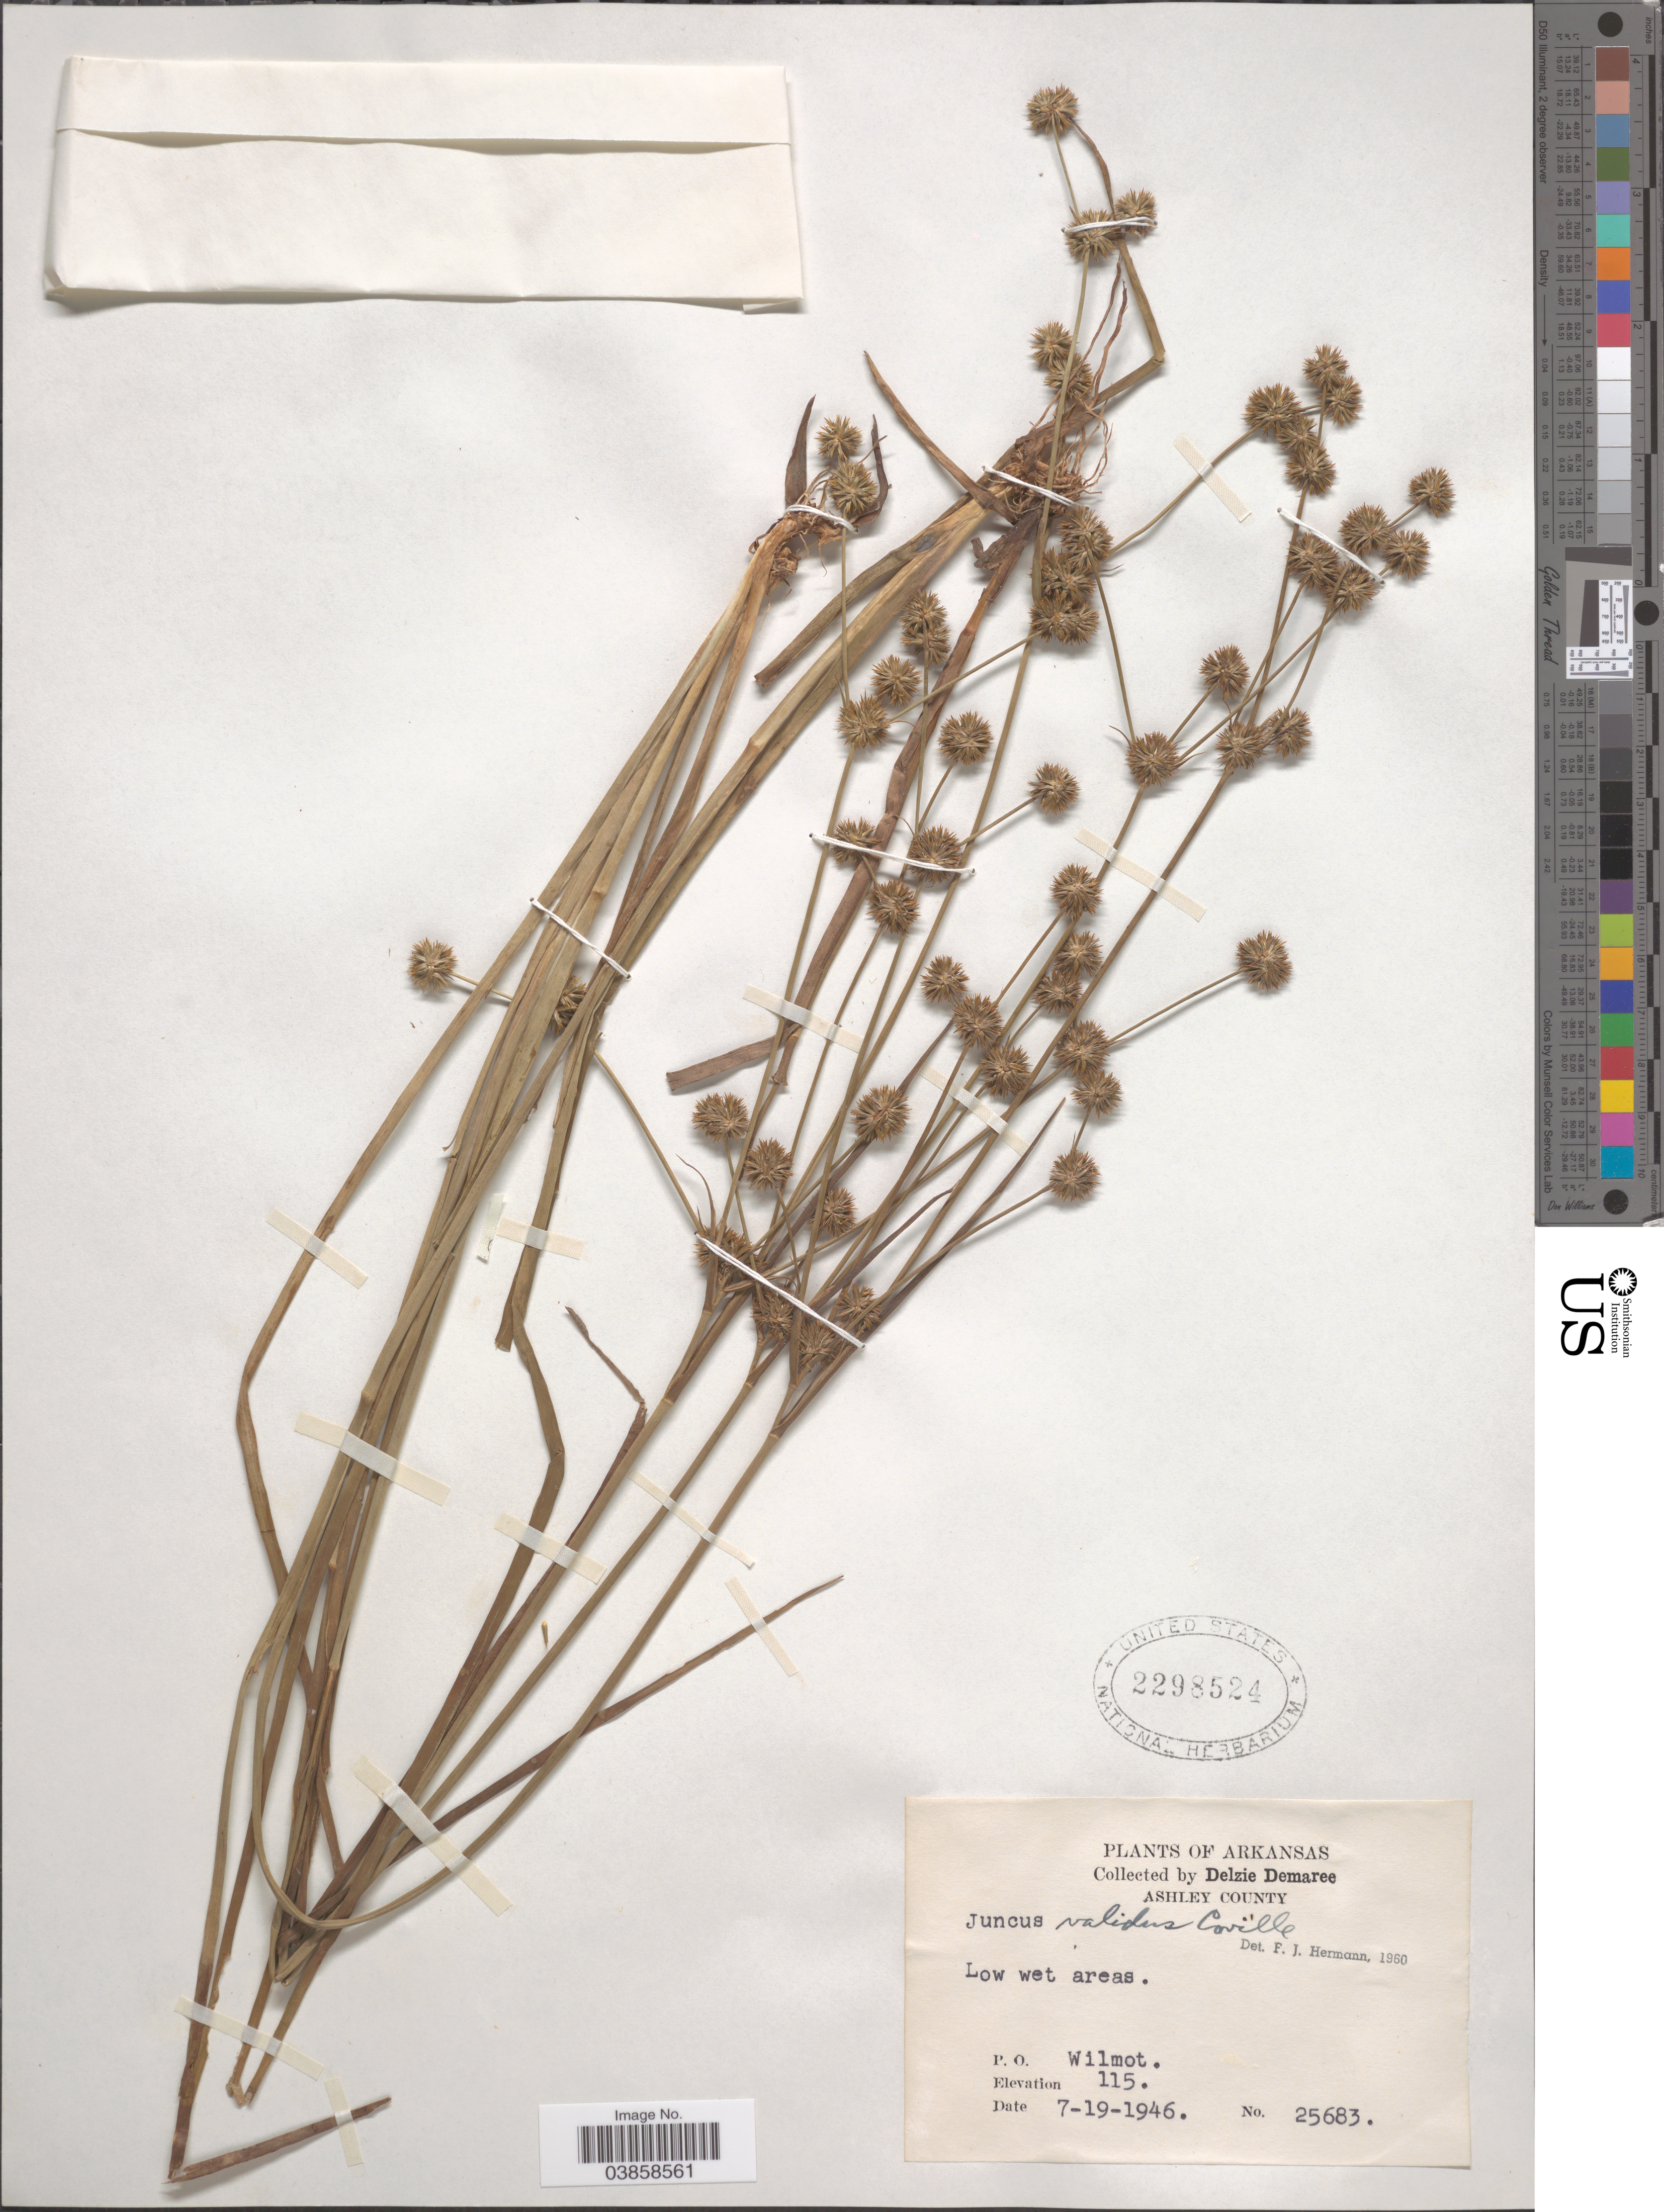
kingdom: Plantae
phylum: Tracheophyta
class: Liliopsida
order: Poales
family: Juncaceae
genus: Juncus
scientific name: Juncus validus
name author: Coville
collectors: D. Demaree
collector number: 25683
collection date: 1946-07-19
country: United States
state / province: Arkansas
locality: Ashley County. P.O. Wilmot.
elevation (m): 35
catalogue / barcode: US 2298524